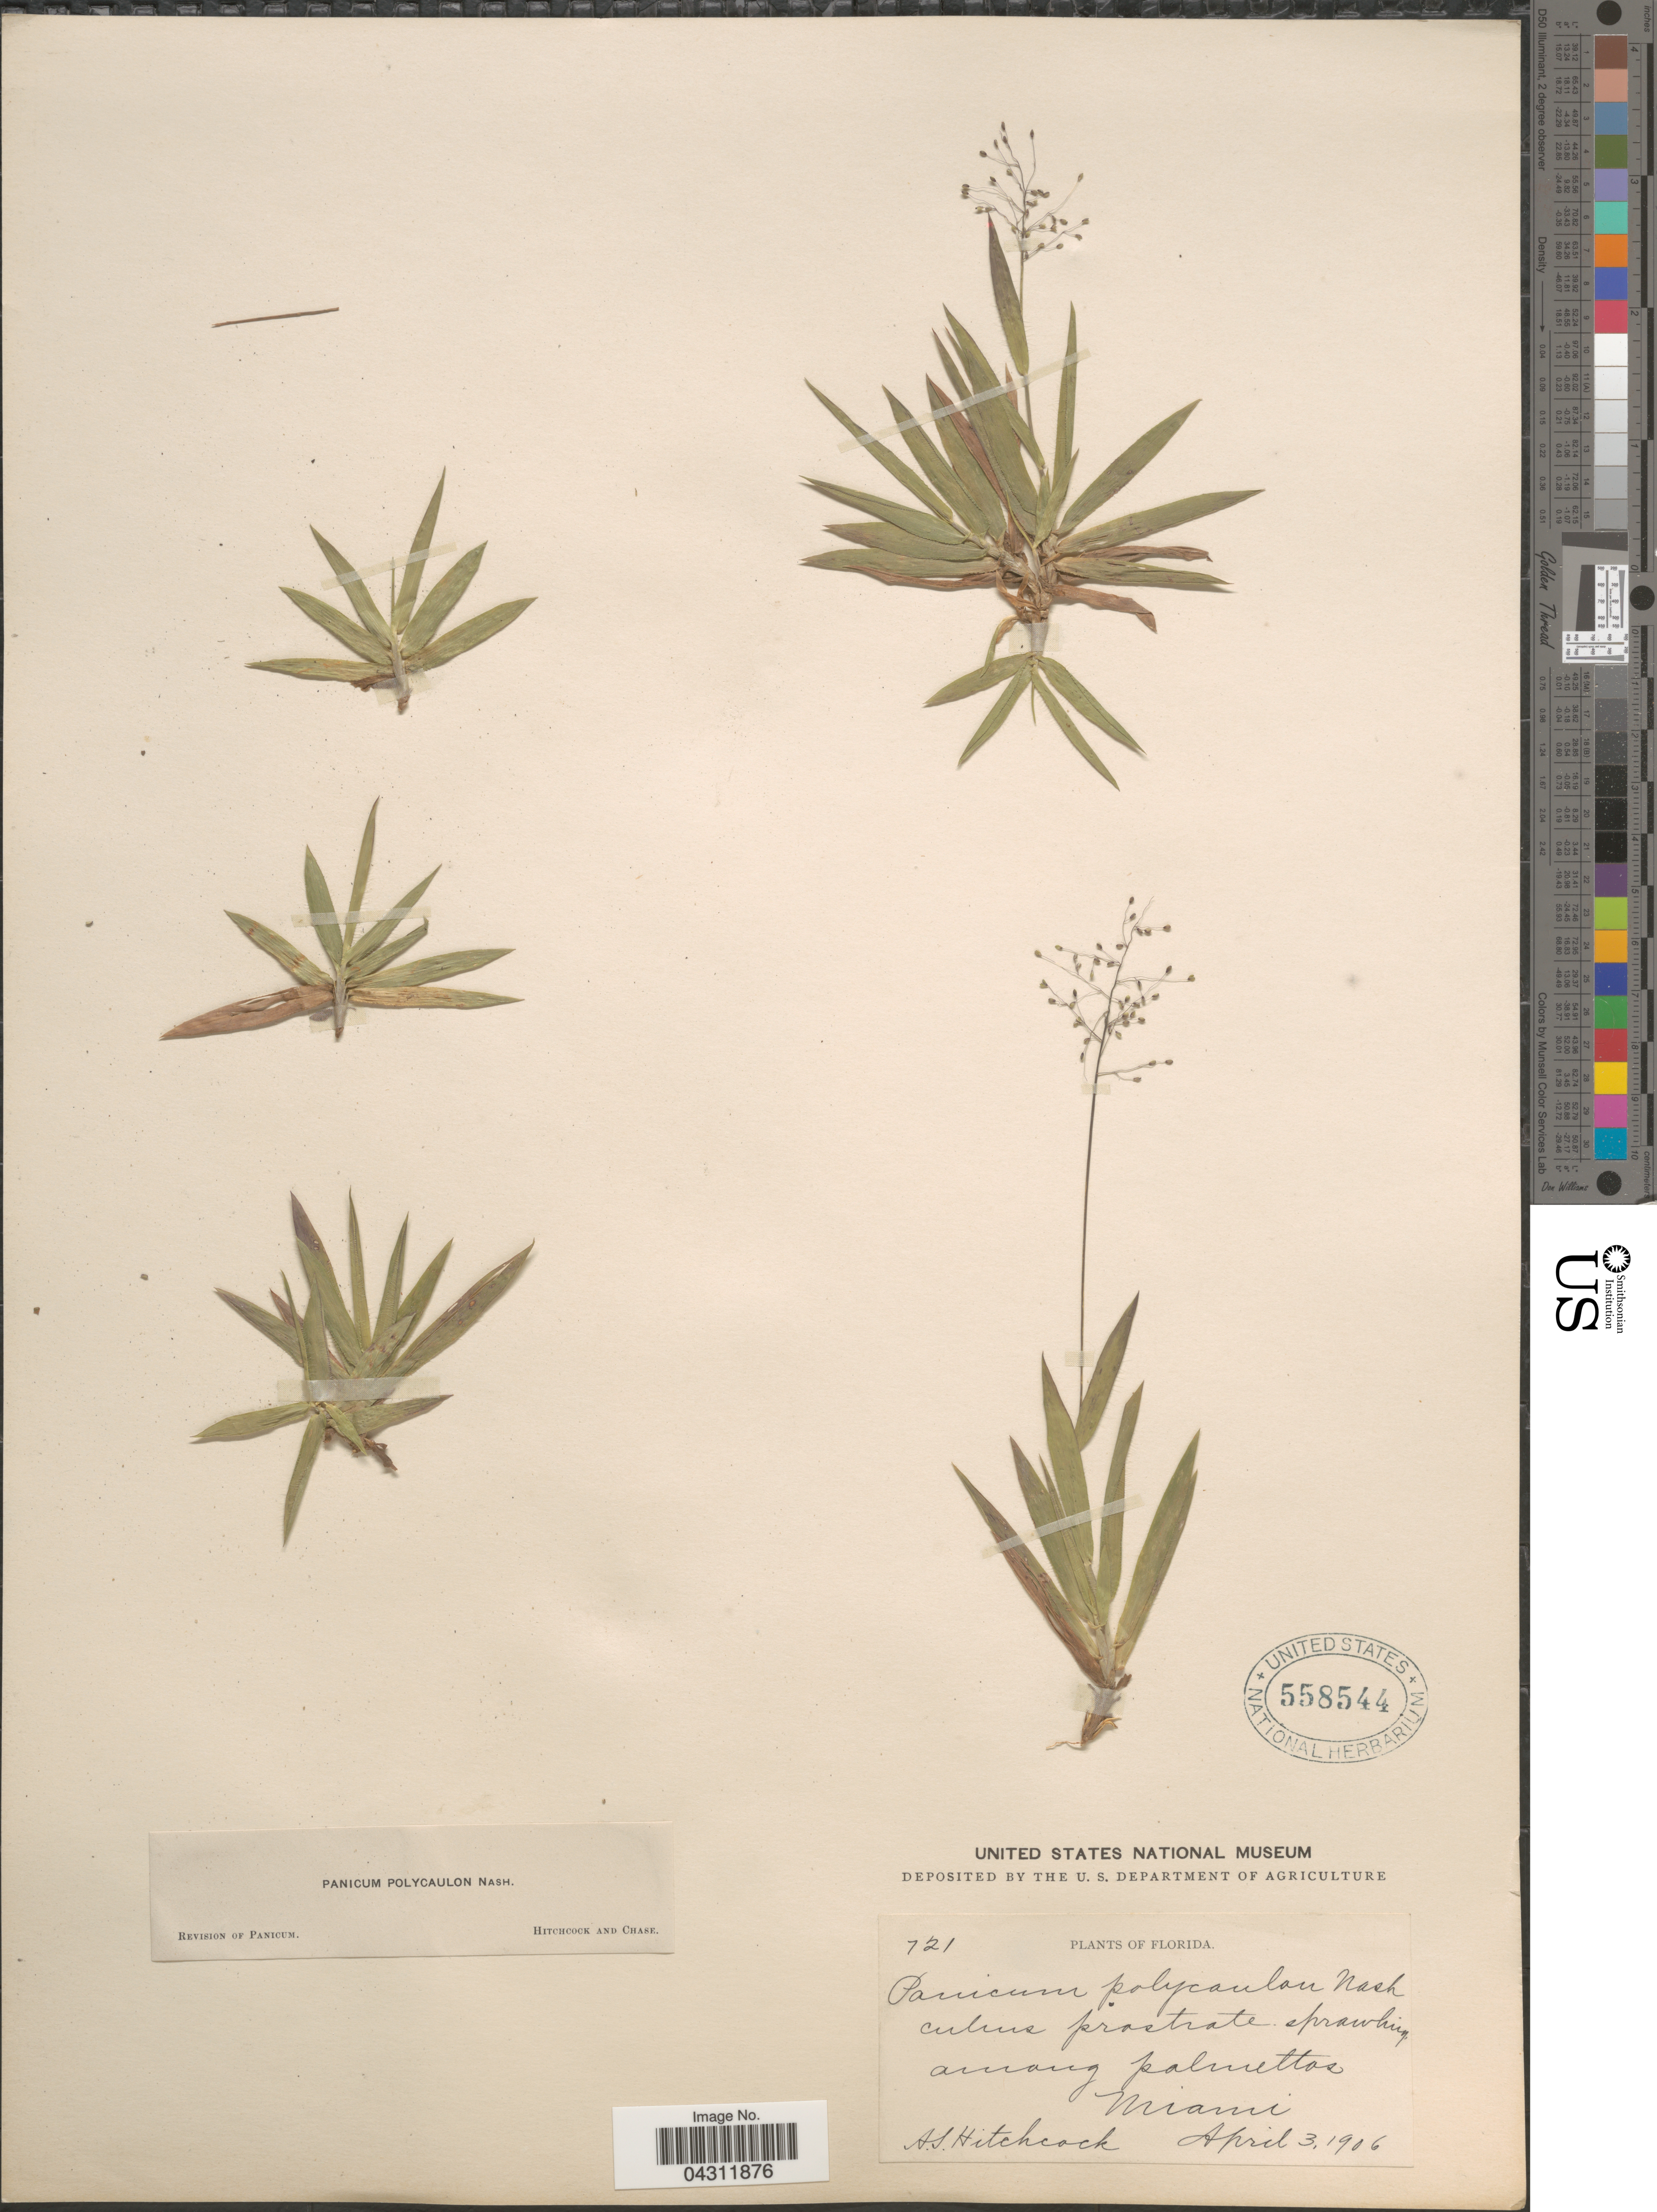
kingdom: Plantae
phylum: Tracheophyta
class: Liliopsida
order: Poales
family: Poaceae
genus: Dichanthelium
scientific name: Dichanthelium strigosum var. glabrescens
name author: (Griseb.) Freckmann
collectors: A. S. Hitchcock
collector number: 721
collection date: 1906-04-03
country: United States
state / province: Florida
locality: Miami.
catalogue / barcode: US 558544